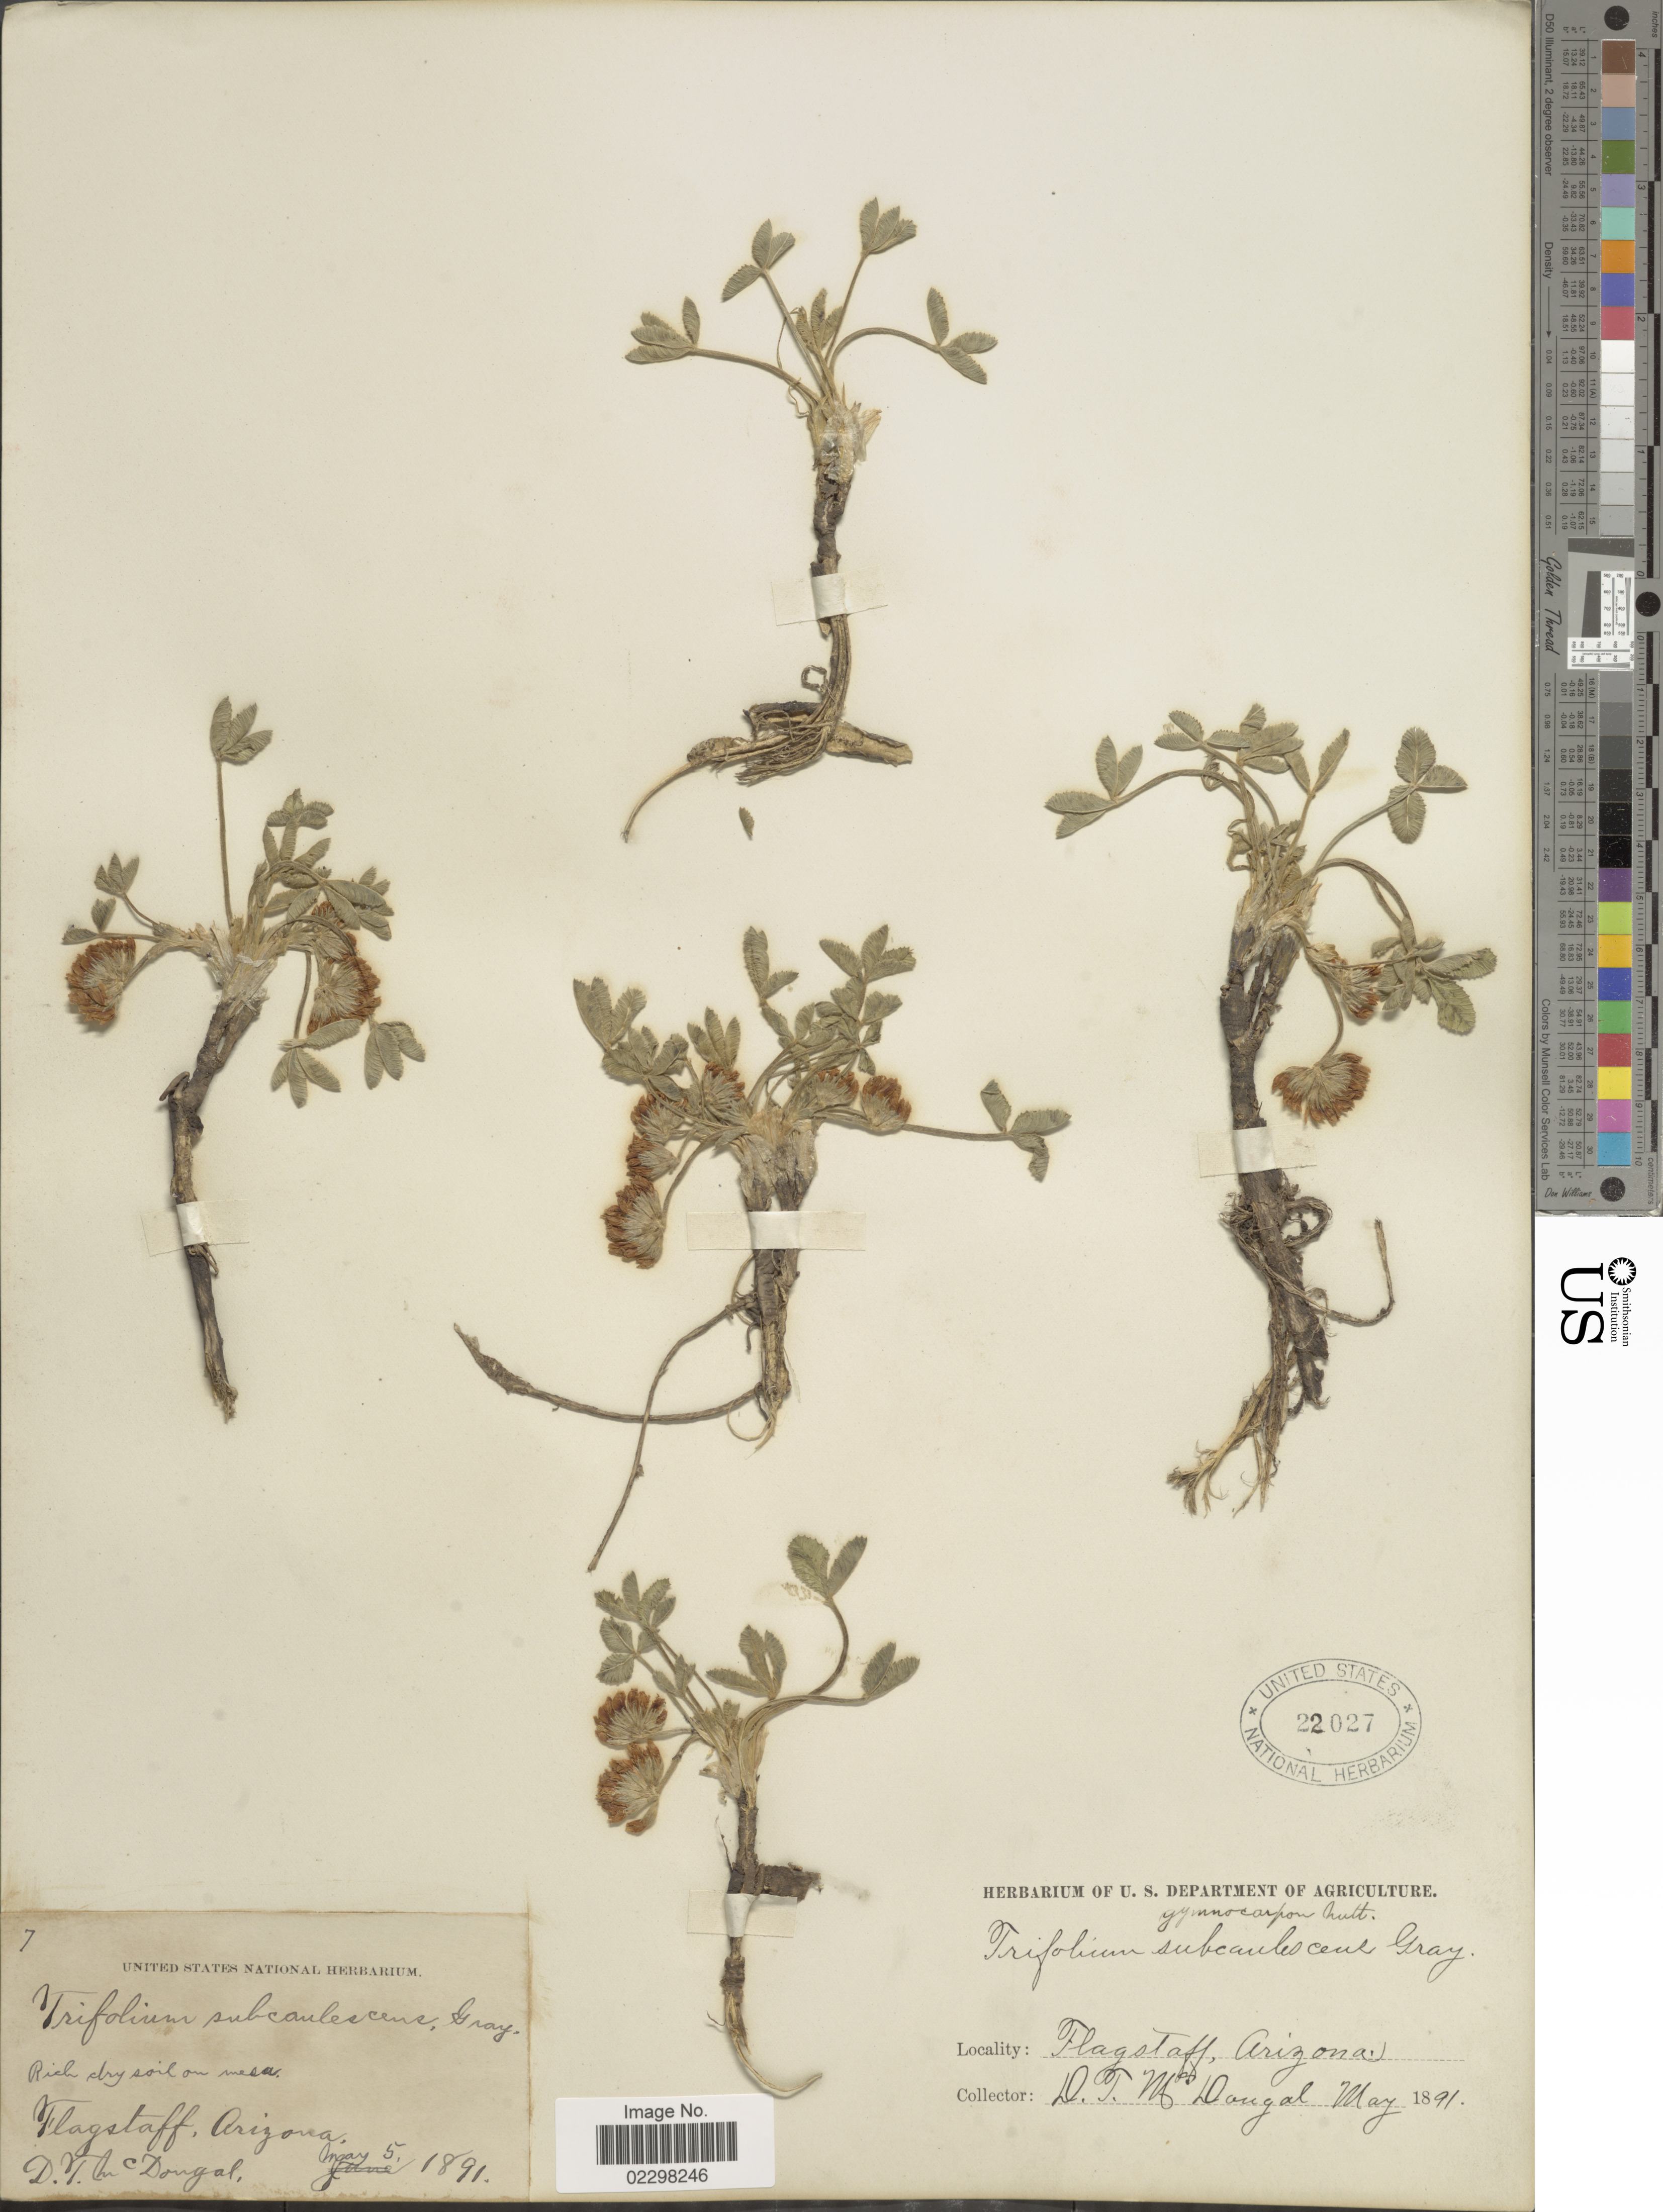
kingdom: Plantae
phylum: Tracheophyta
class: Magnoliopsida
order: Fabales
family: Fabaceae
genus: Trifolium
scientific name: Trifolium subcaulescens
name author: A. Gray in Ives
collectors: D. McDougal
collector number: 7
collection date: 1891-05-05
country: United States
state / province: Arizona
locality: Flagstaff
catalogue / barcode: US 22027